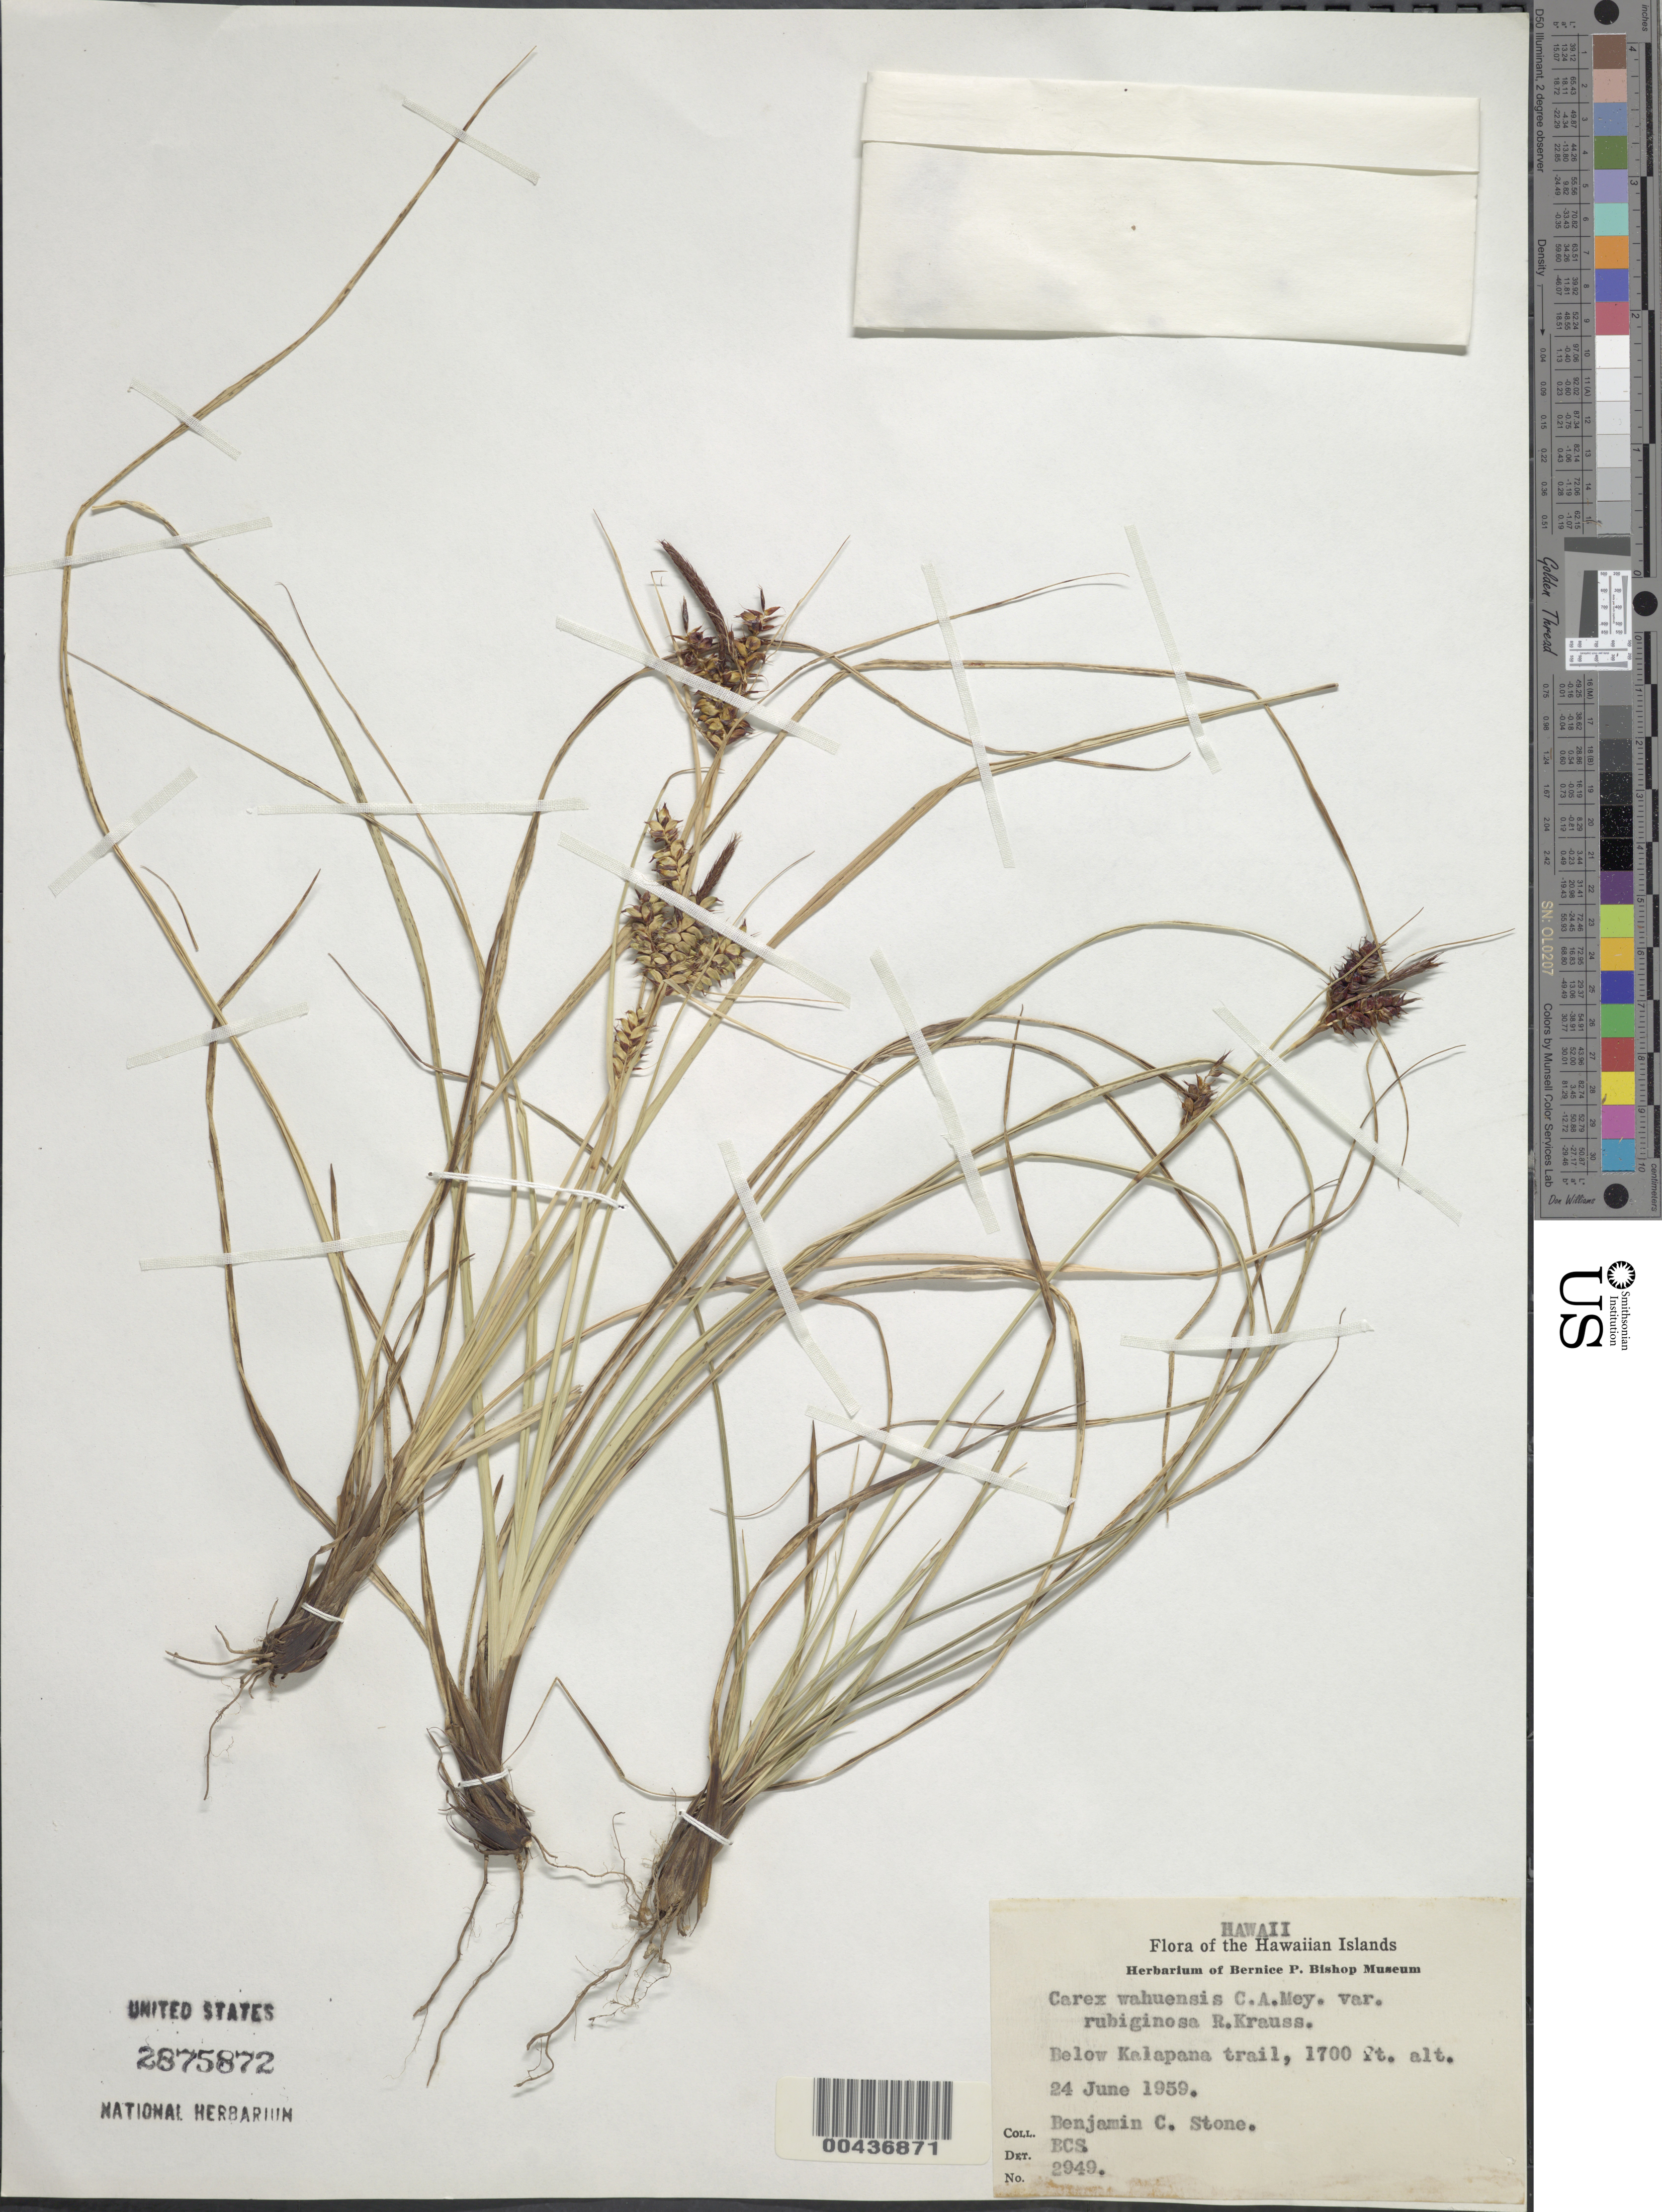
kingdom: Plantae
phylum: Tracheophyta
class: Liliopsida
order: Poales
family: Cyperaceae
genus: Carex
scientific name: Carex wahuensis subsp. rubiginosa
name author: (R.W. Krauss) T. Koyama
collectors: B. C. Stone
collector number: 2949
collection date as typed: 24 Jun 1959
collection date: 1959-06-24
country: United States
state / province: Hawaii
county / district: Hawaii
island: Hawaii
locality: Below Kalapana trail.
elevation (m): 518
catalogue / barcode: US 2875872